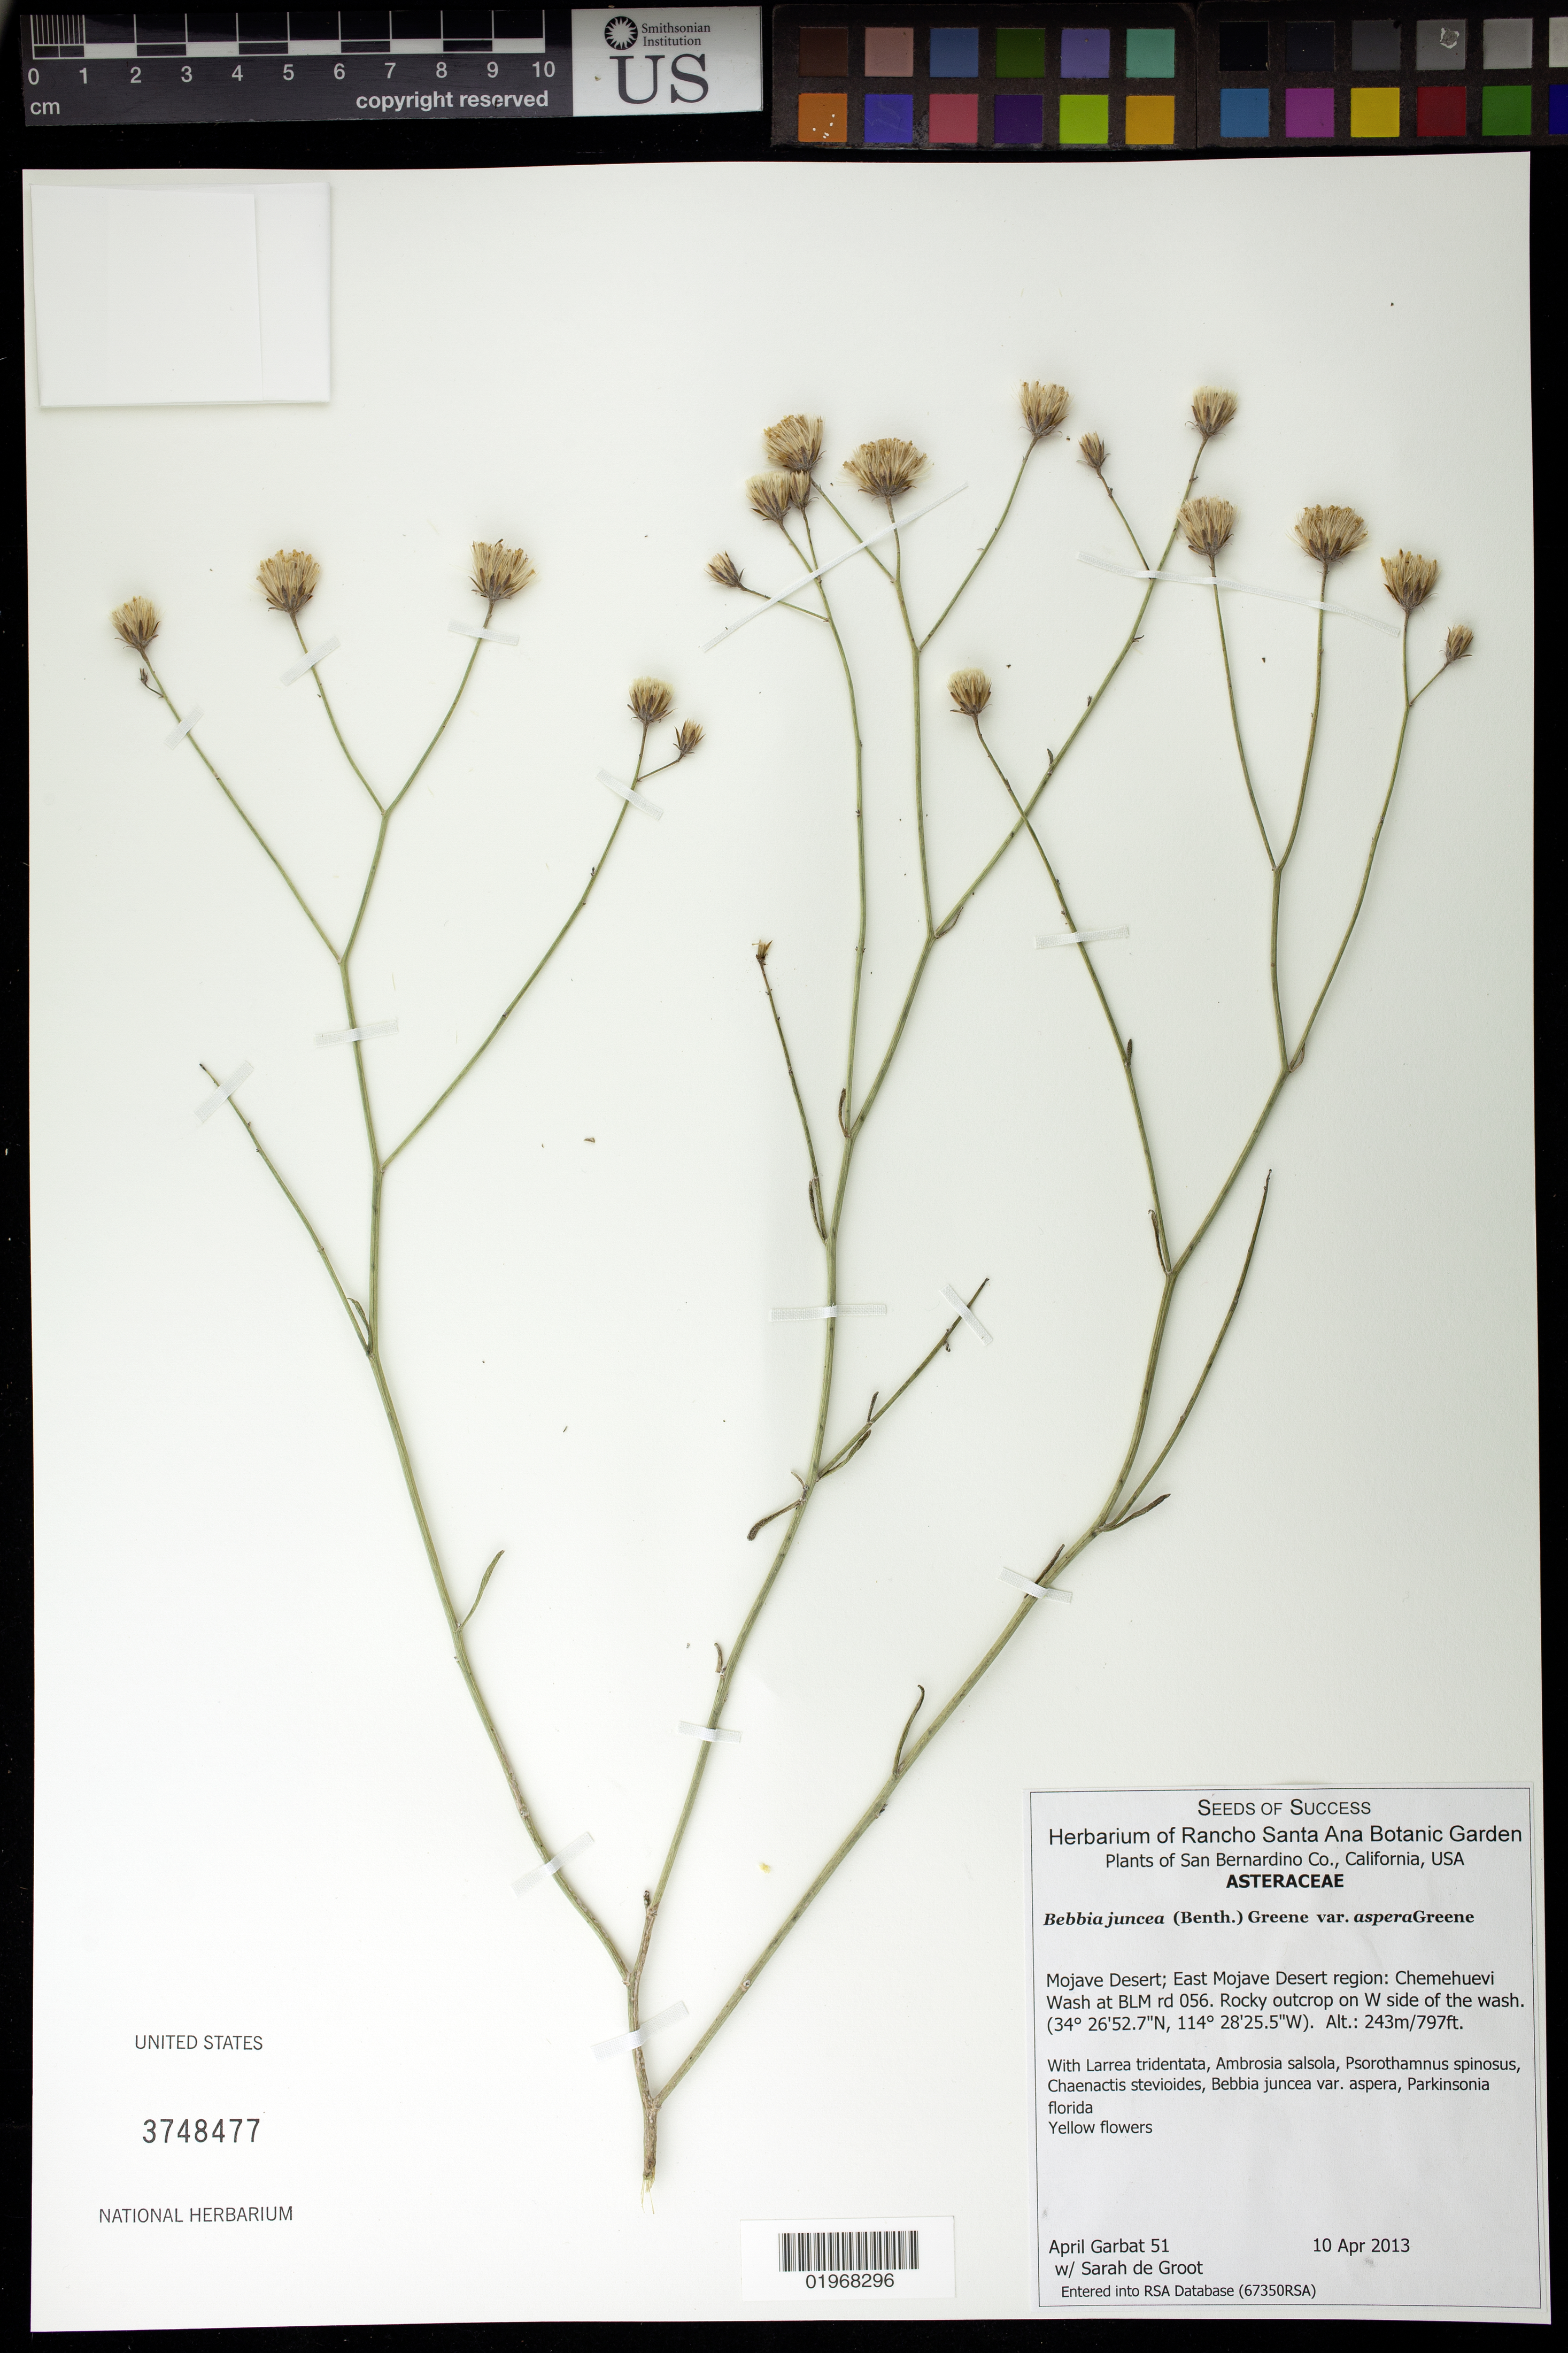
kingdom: Plantae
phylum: Tracheophyta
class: Magnoliopsida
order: Asterales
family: Asteraceae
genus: Bebbia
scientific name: Bebbia juncea var. aspera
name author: Greene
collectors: A. Garbat & S. De Groot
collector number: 51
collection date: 2013-04-10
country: United States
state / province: California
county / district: San Bernardino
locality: Mojave Desert, East Mojave Desert region: Chemehuevi Wash at BLM Rd 056. Rocky outcrop on W side of the wash.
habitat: With Larrea tridentata, Ambrosia salsola, Parkinsonia florida, ect.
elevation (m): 243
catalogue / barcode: US 3748477